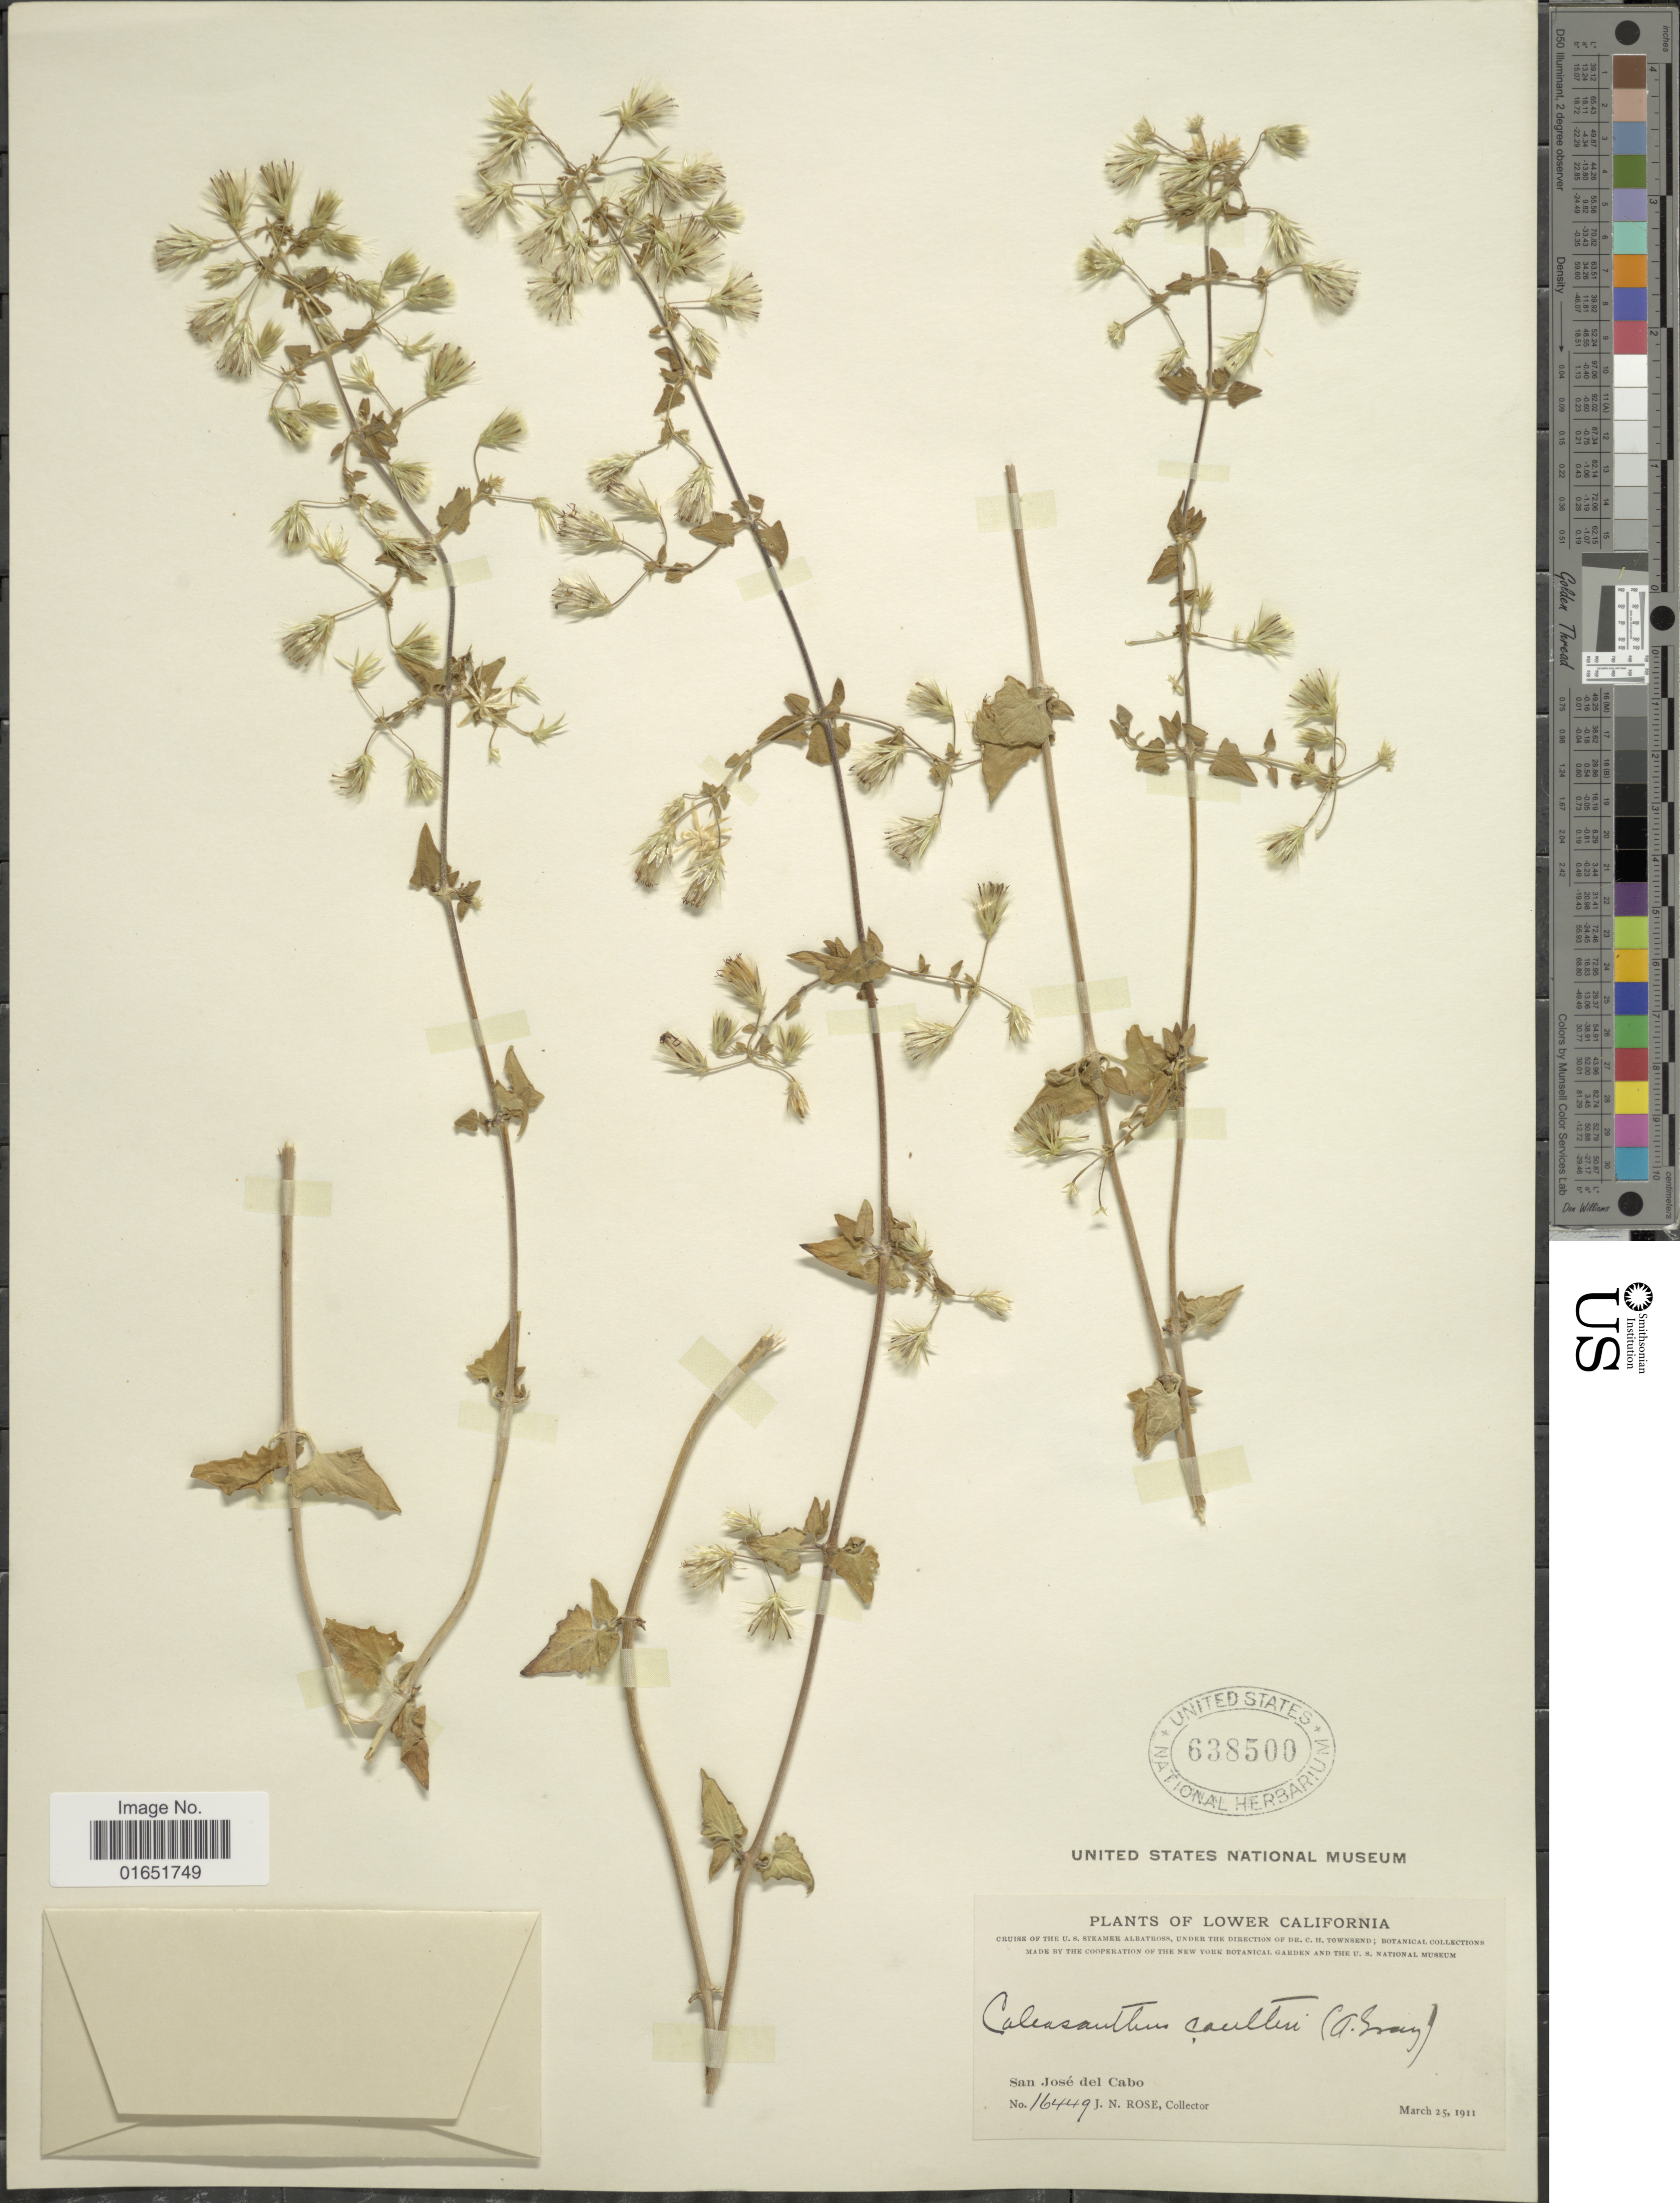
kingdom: Plantae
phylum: Tracheophyta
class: Magnoliopsida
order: Asterales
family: Asteraceae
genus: Brickellia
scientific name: Brickellia coulteri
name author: A. Gray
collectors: J. N. Rose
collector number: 16449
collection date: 1911-03-25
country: Mexico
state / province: Baja California Sur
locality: Lower California, San José del Cabo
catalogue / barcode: US 638500